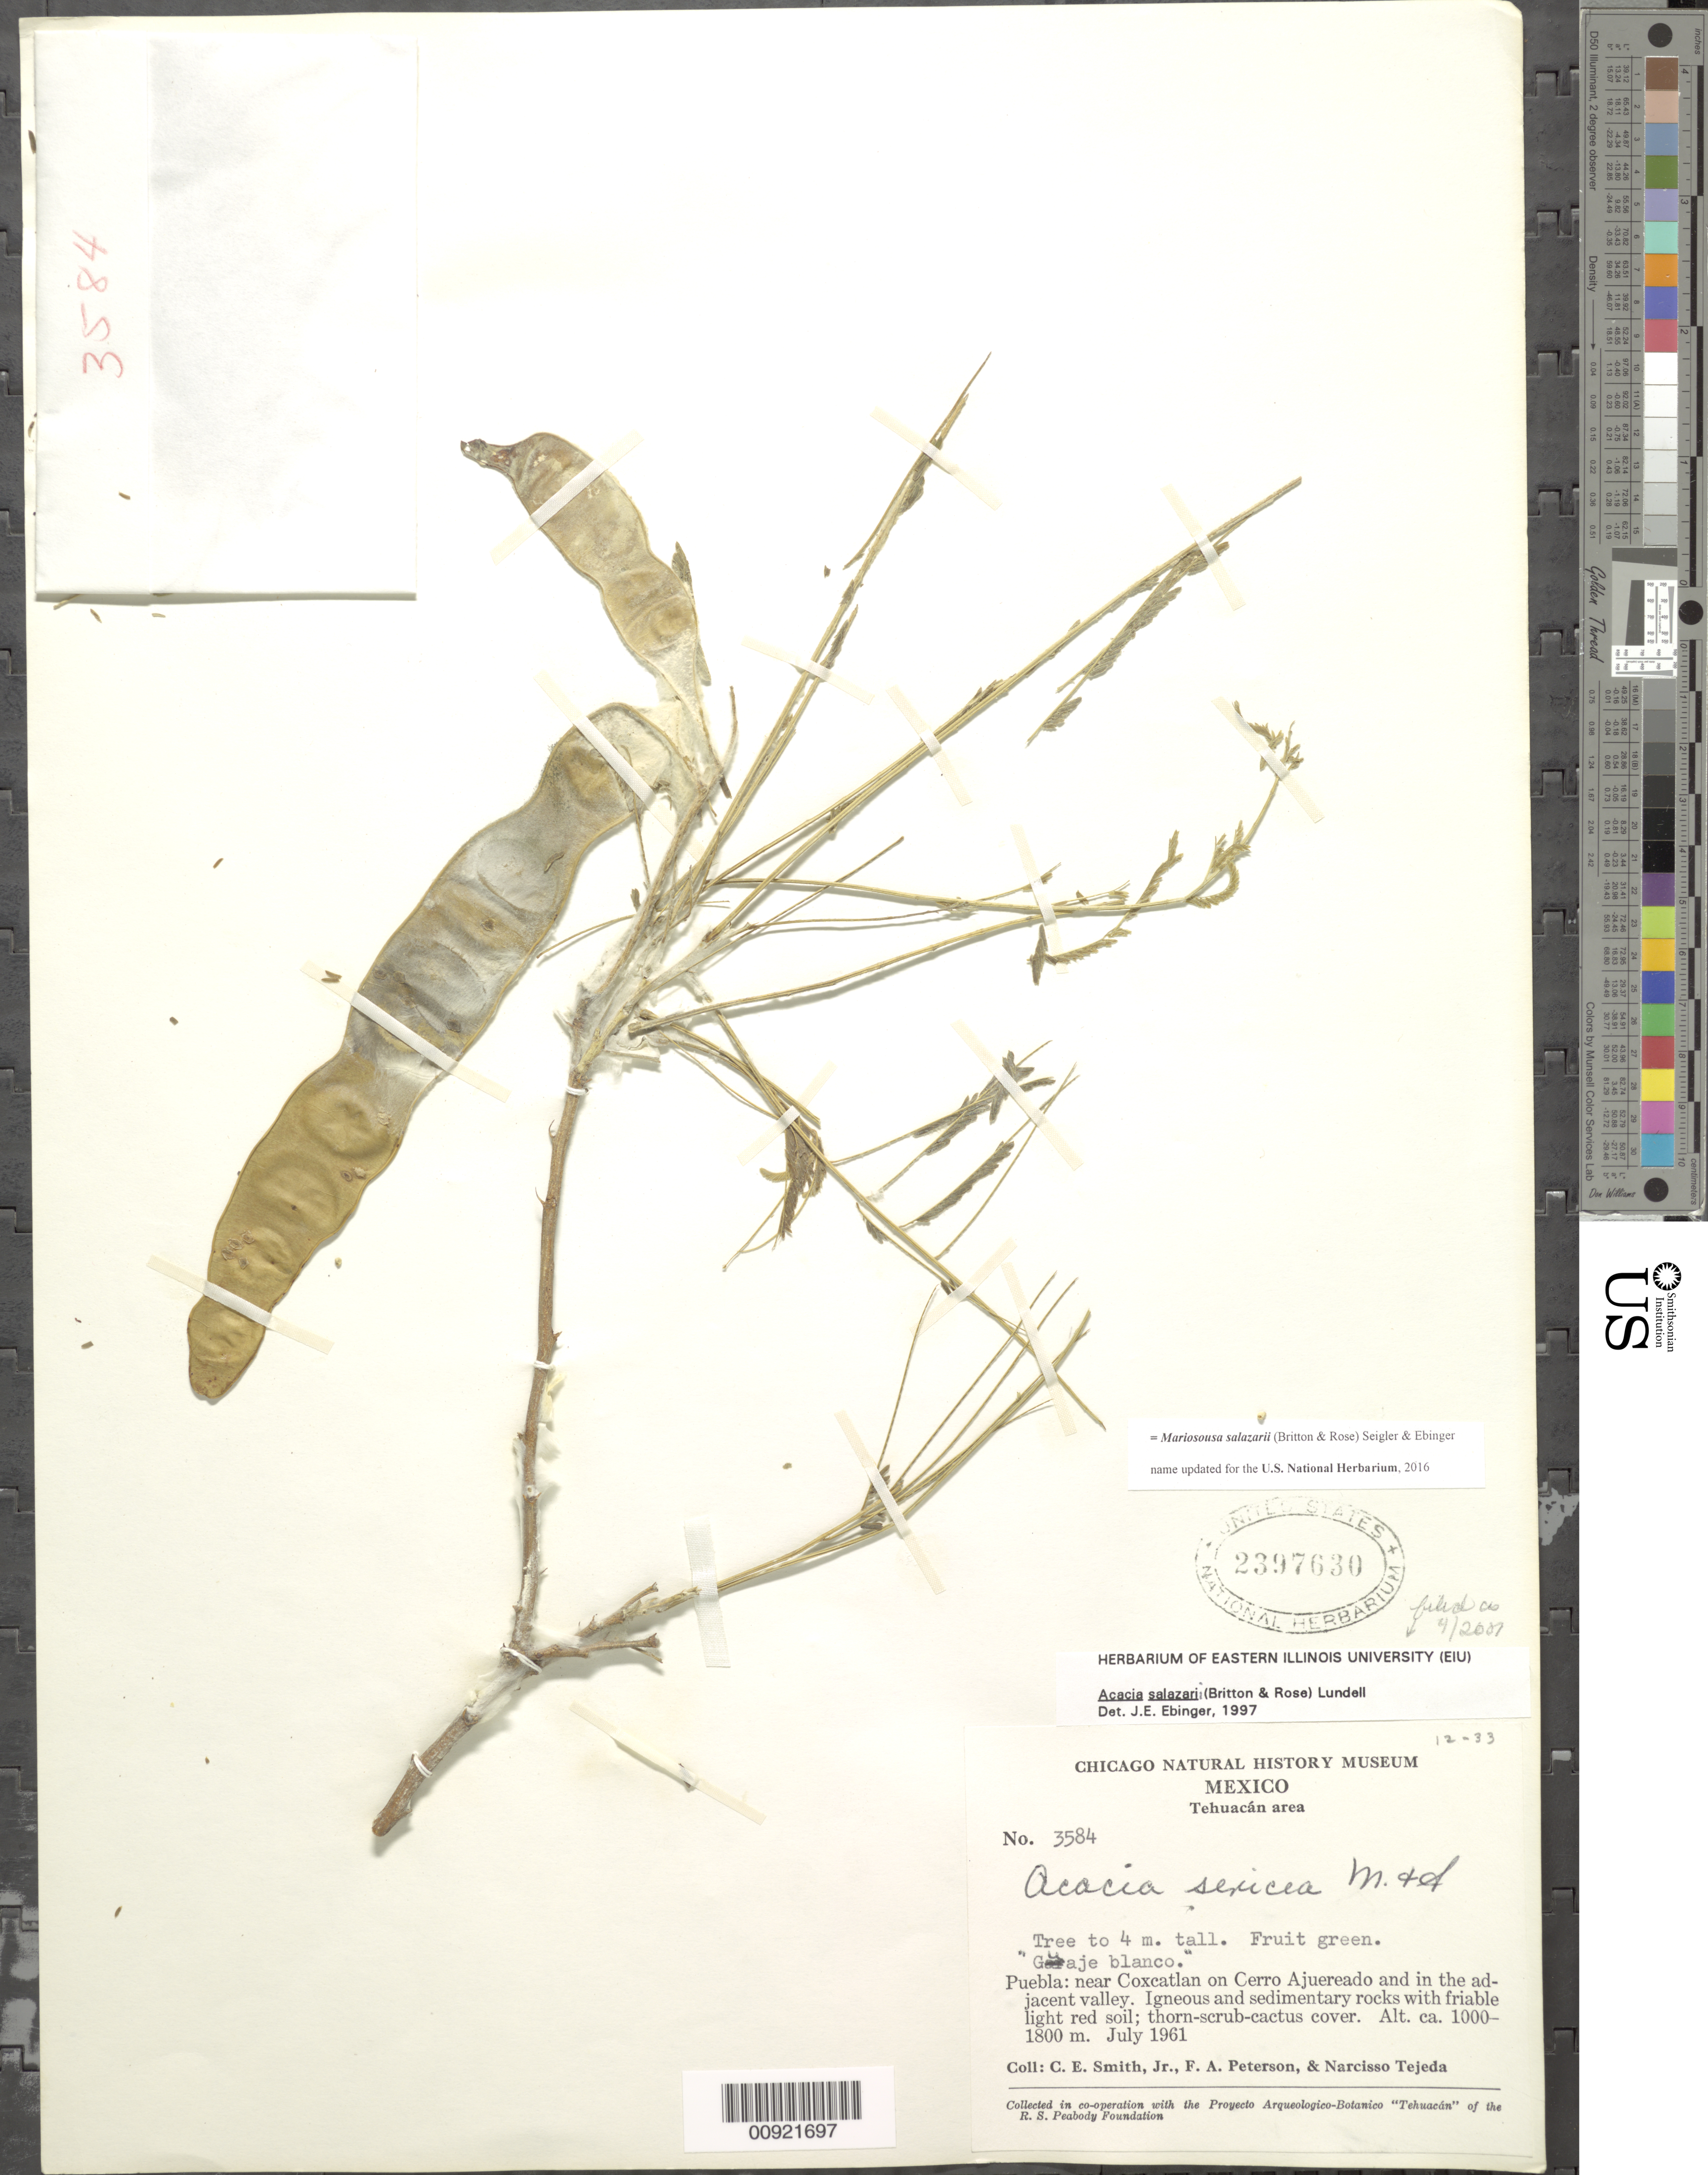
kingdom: Plantae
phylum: Tracheophyta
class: Magnoliopsida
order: Fabales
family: Fabaceae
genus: Mariosousa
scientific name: Mariosousa salazarii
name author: (Britton & Rose) Seigler & Ebinger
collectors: C. E. Smith Jr., F. A. Peterson & N. Tejeda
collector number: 3584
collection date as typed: Jul 1961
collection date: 1961-07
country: Mexico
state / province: Puebla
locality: Puebla: near Coxcatlan on Cerro Ajuereado and in the adjacent valley.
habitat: Igneous and sedimentary rocks with friable light red soil; thorn-scrub-cactus cover.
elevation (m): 1800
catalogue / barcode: US 2397630